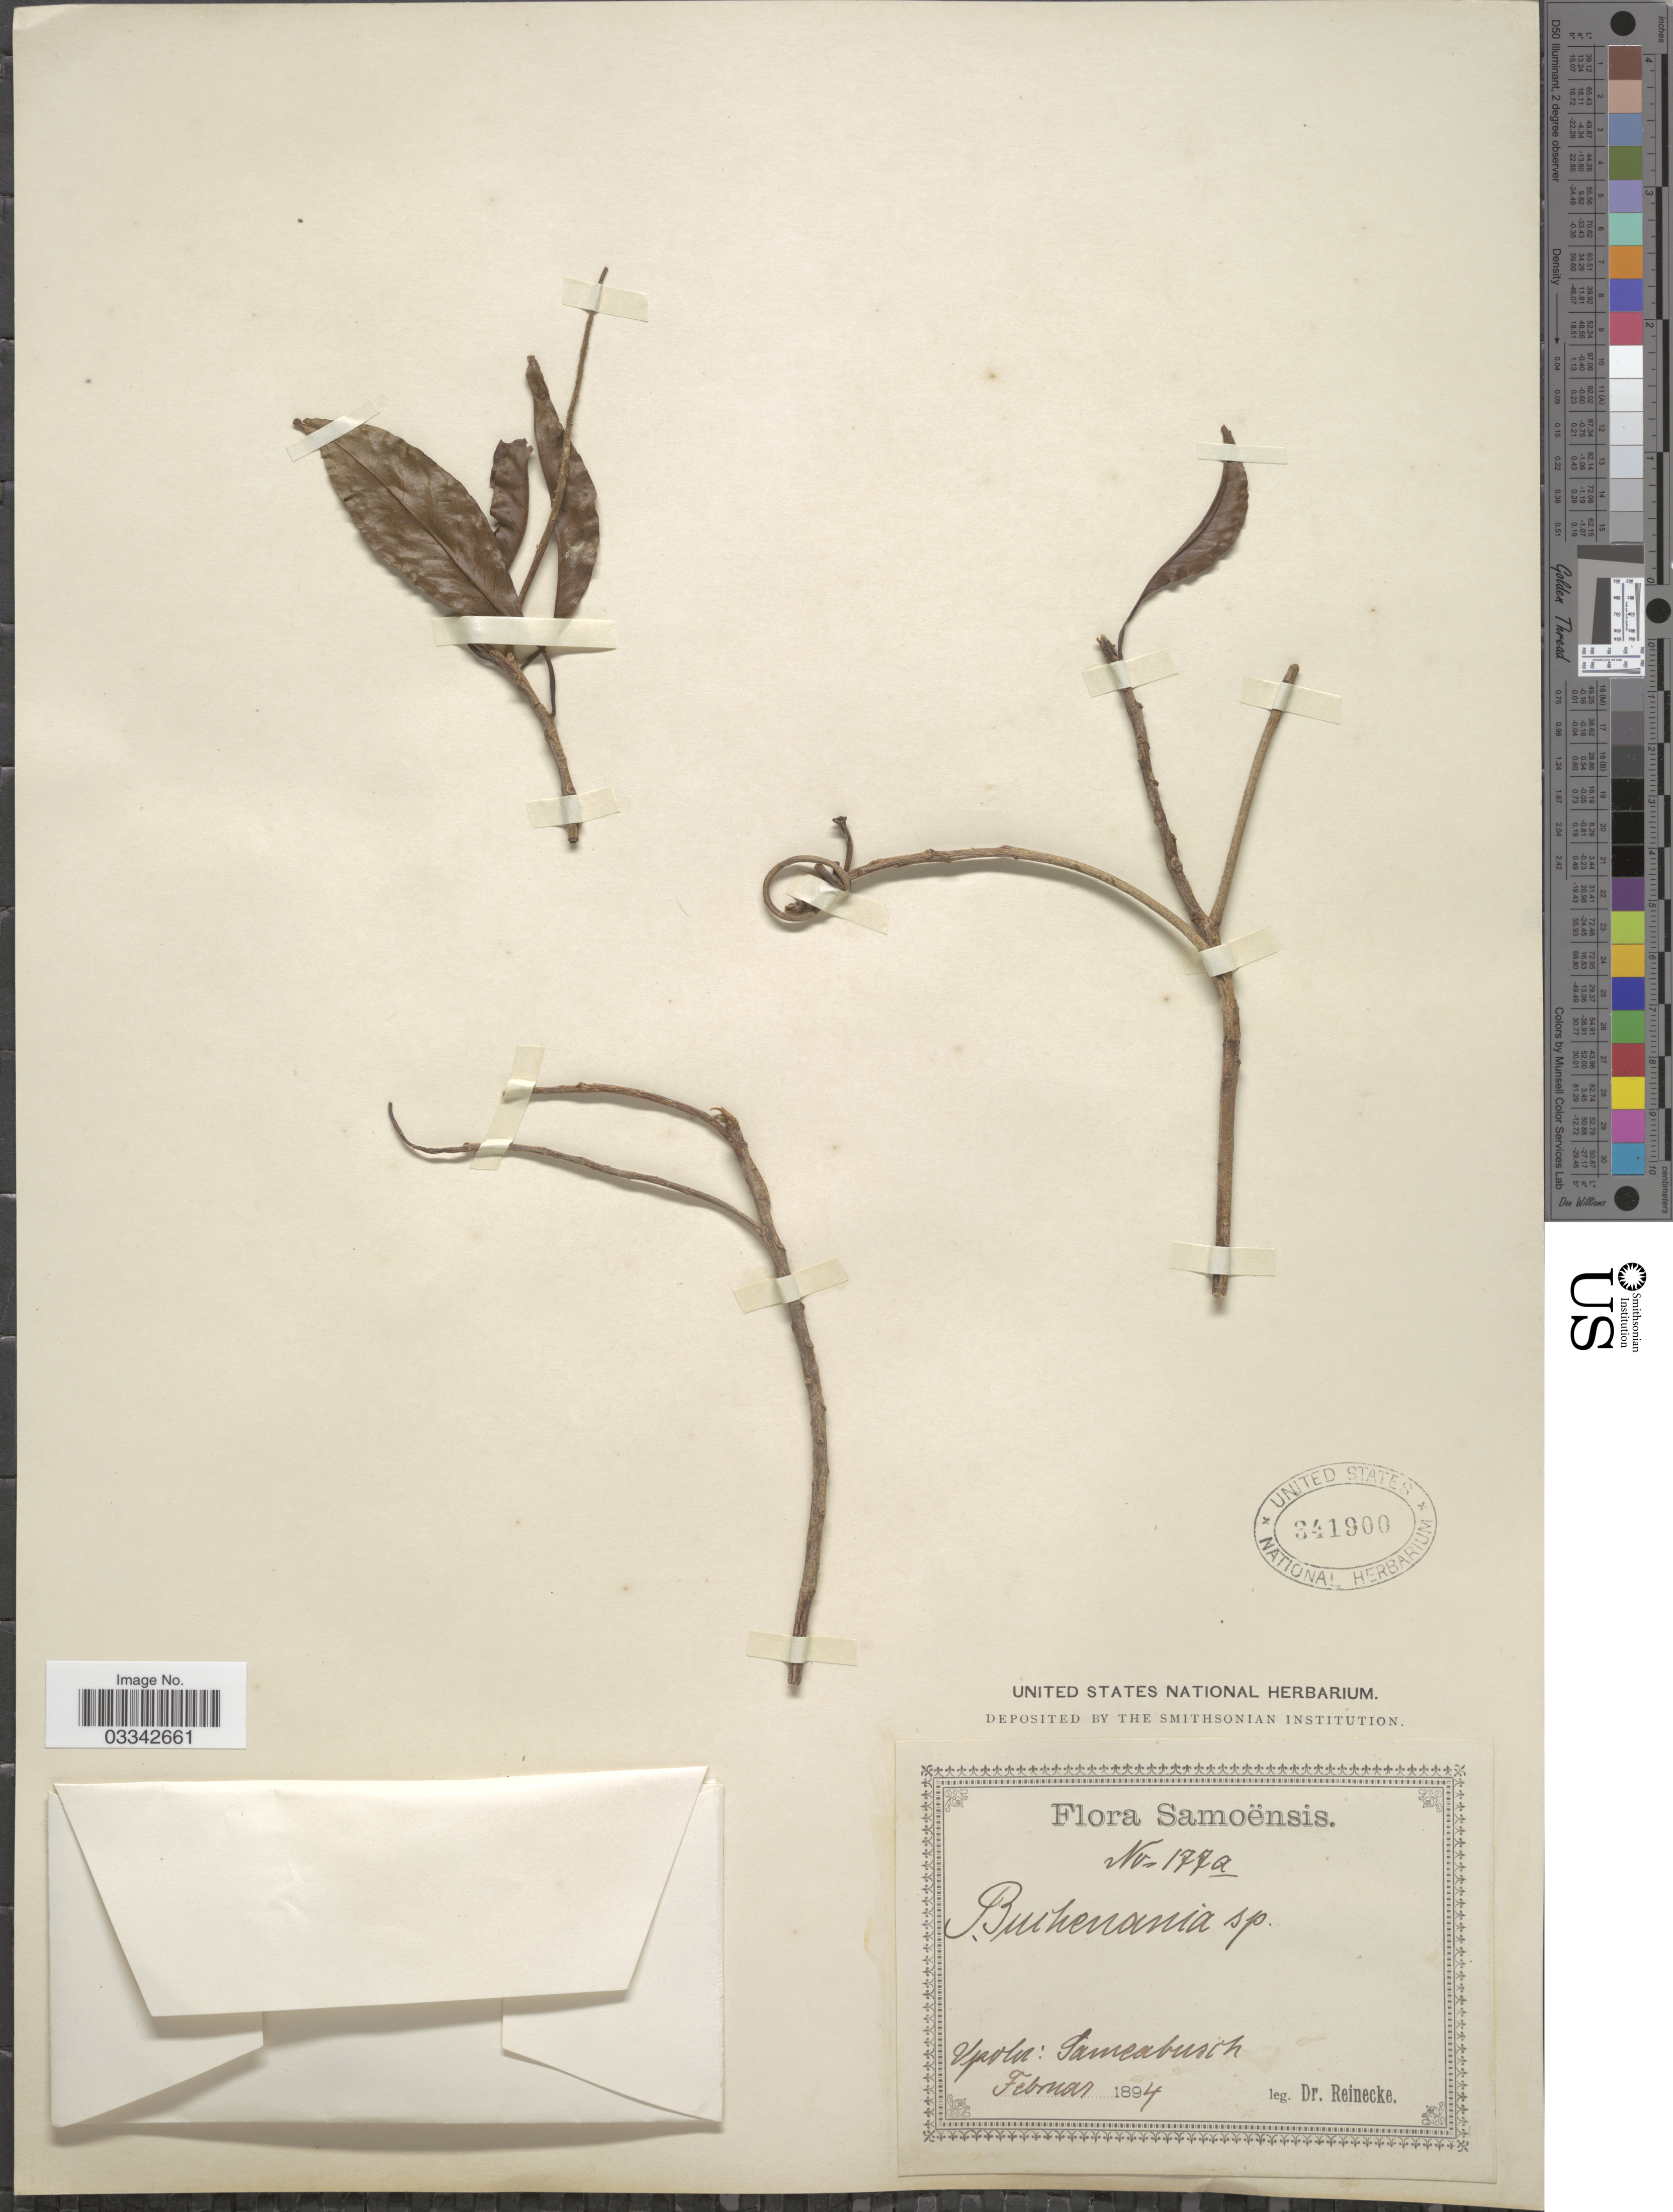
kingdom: Plantae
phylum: Tracheophyta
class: Magnoliopsida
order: Sapindales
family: Anacardiaceae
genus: Buchanania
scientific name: Buchanania sp.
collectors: -- Reinecke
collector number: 177a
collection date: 1894-02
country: Samoa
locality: Samoënsis. Upolu: Sameabusch [interpreted].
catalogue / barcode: US 341900